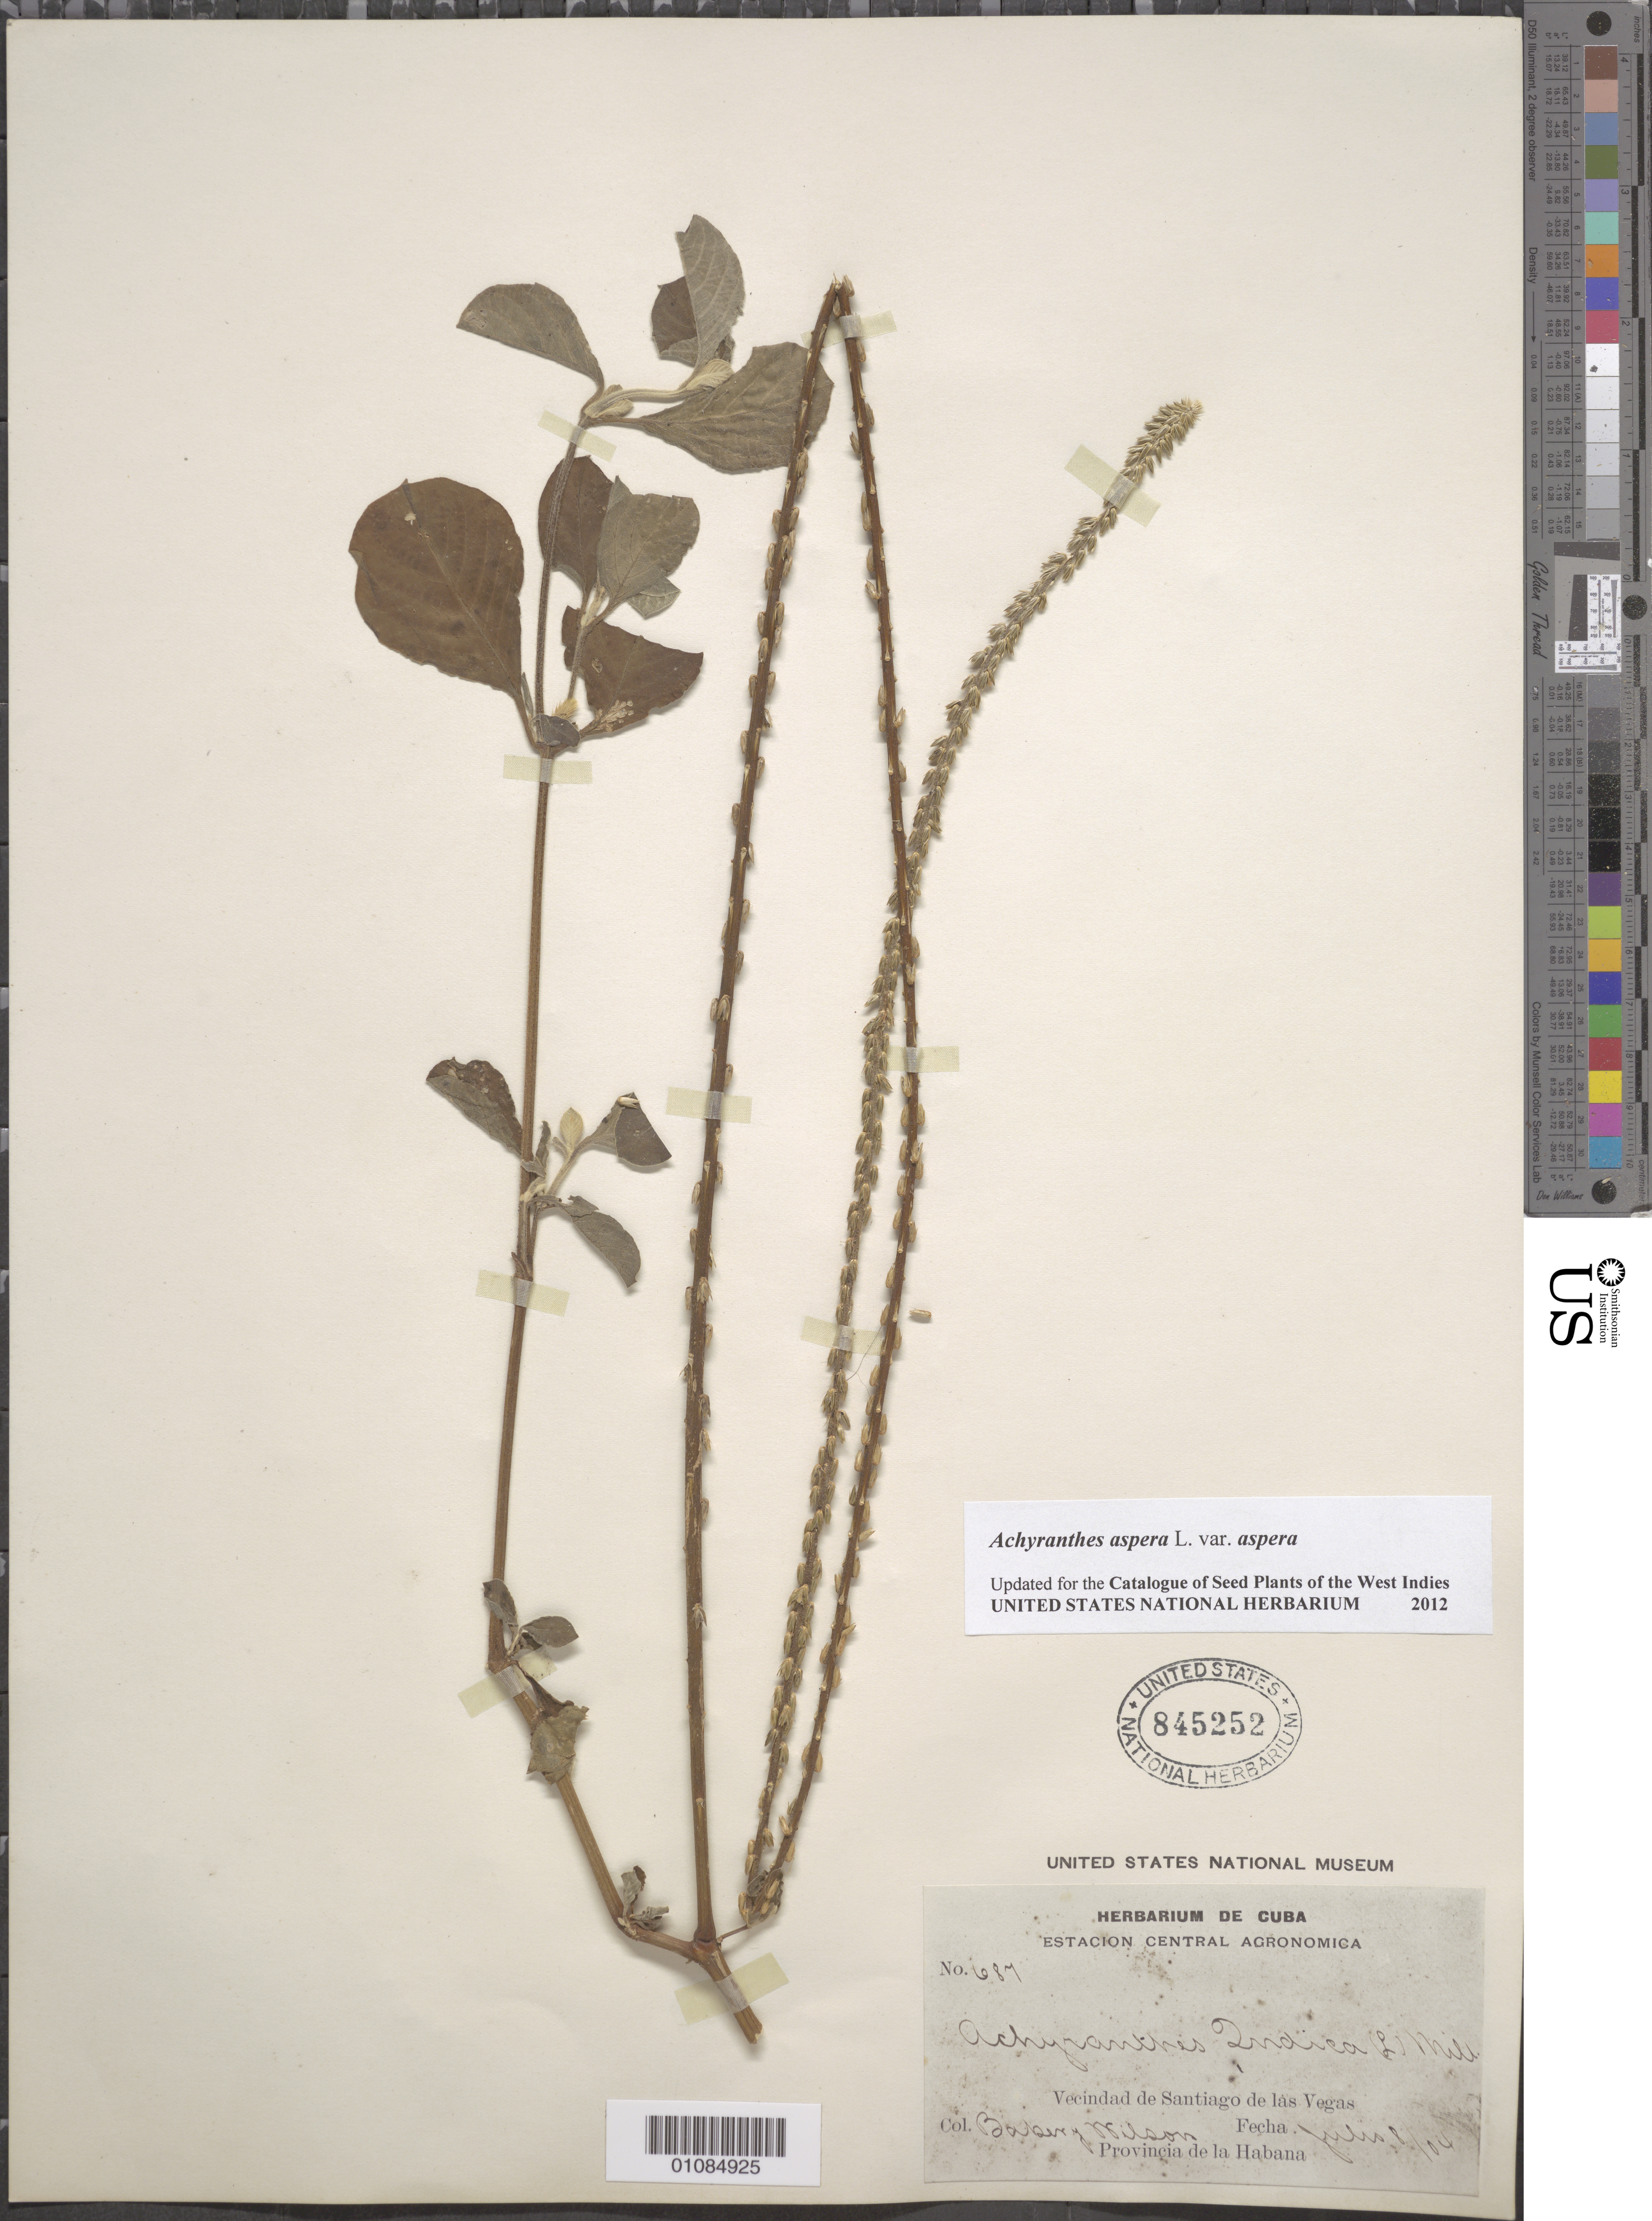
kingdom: Plantae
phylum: Tracheophyta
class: Magnoliopsida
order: Caryophyllales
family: Amaranthaceae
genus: Achyranthes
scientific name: Achyranthes aspera var. aspera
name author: L.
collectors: C. F. Baker & -- Wilson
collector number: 687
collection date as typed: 08 Jul 1904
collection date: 1904-07-08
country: Cuba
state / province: La Habana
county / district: Municipio Boyeros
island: Cuba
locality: Santiago de las Vegas (vecindad de)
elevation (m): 97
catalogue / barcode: US 845252